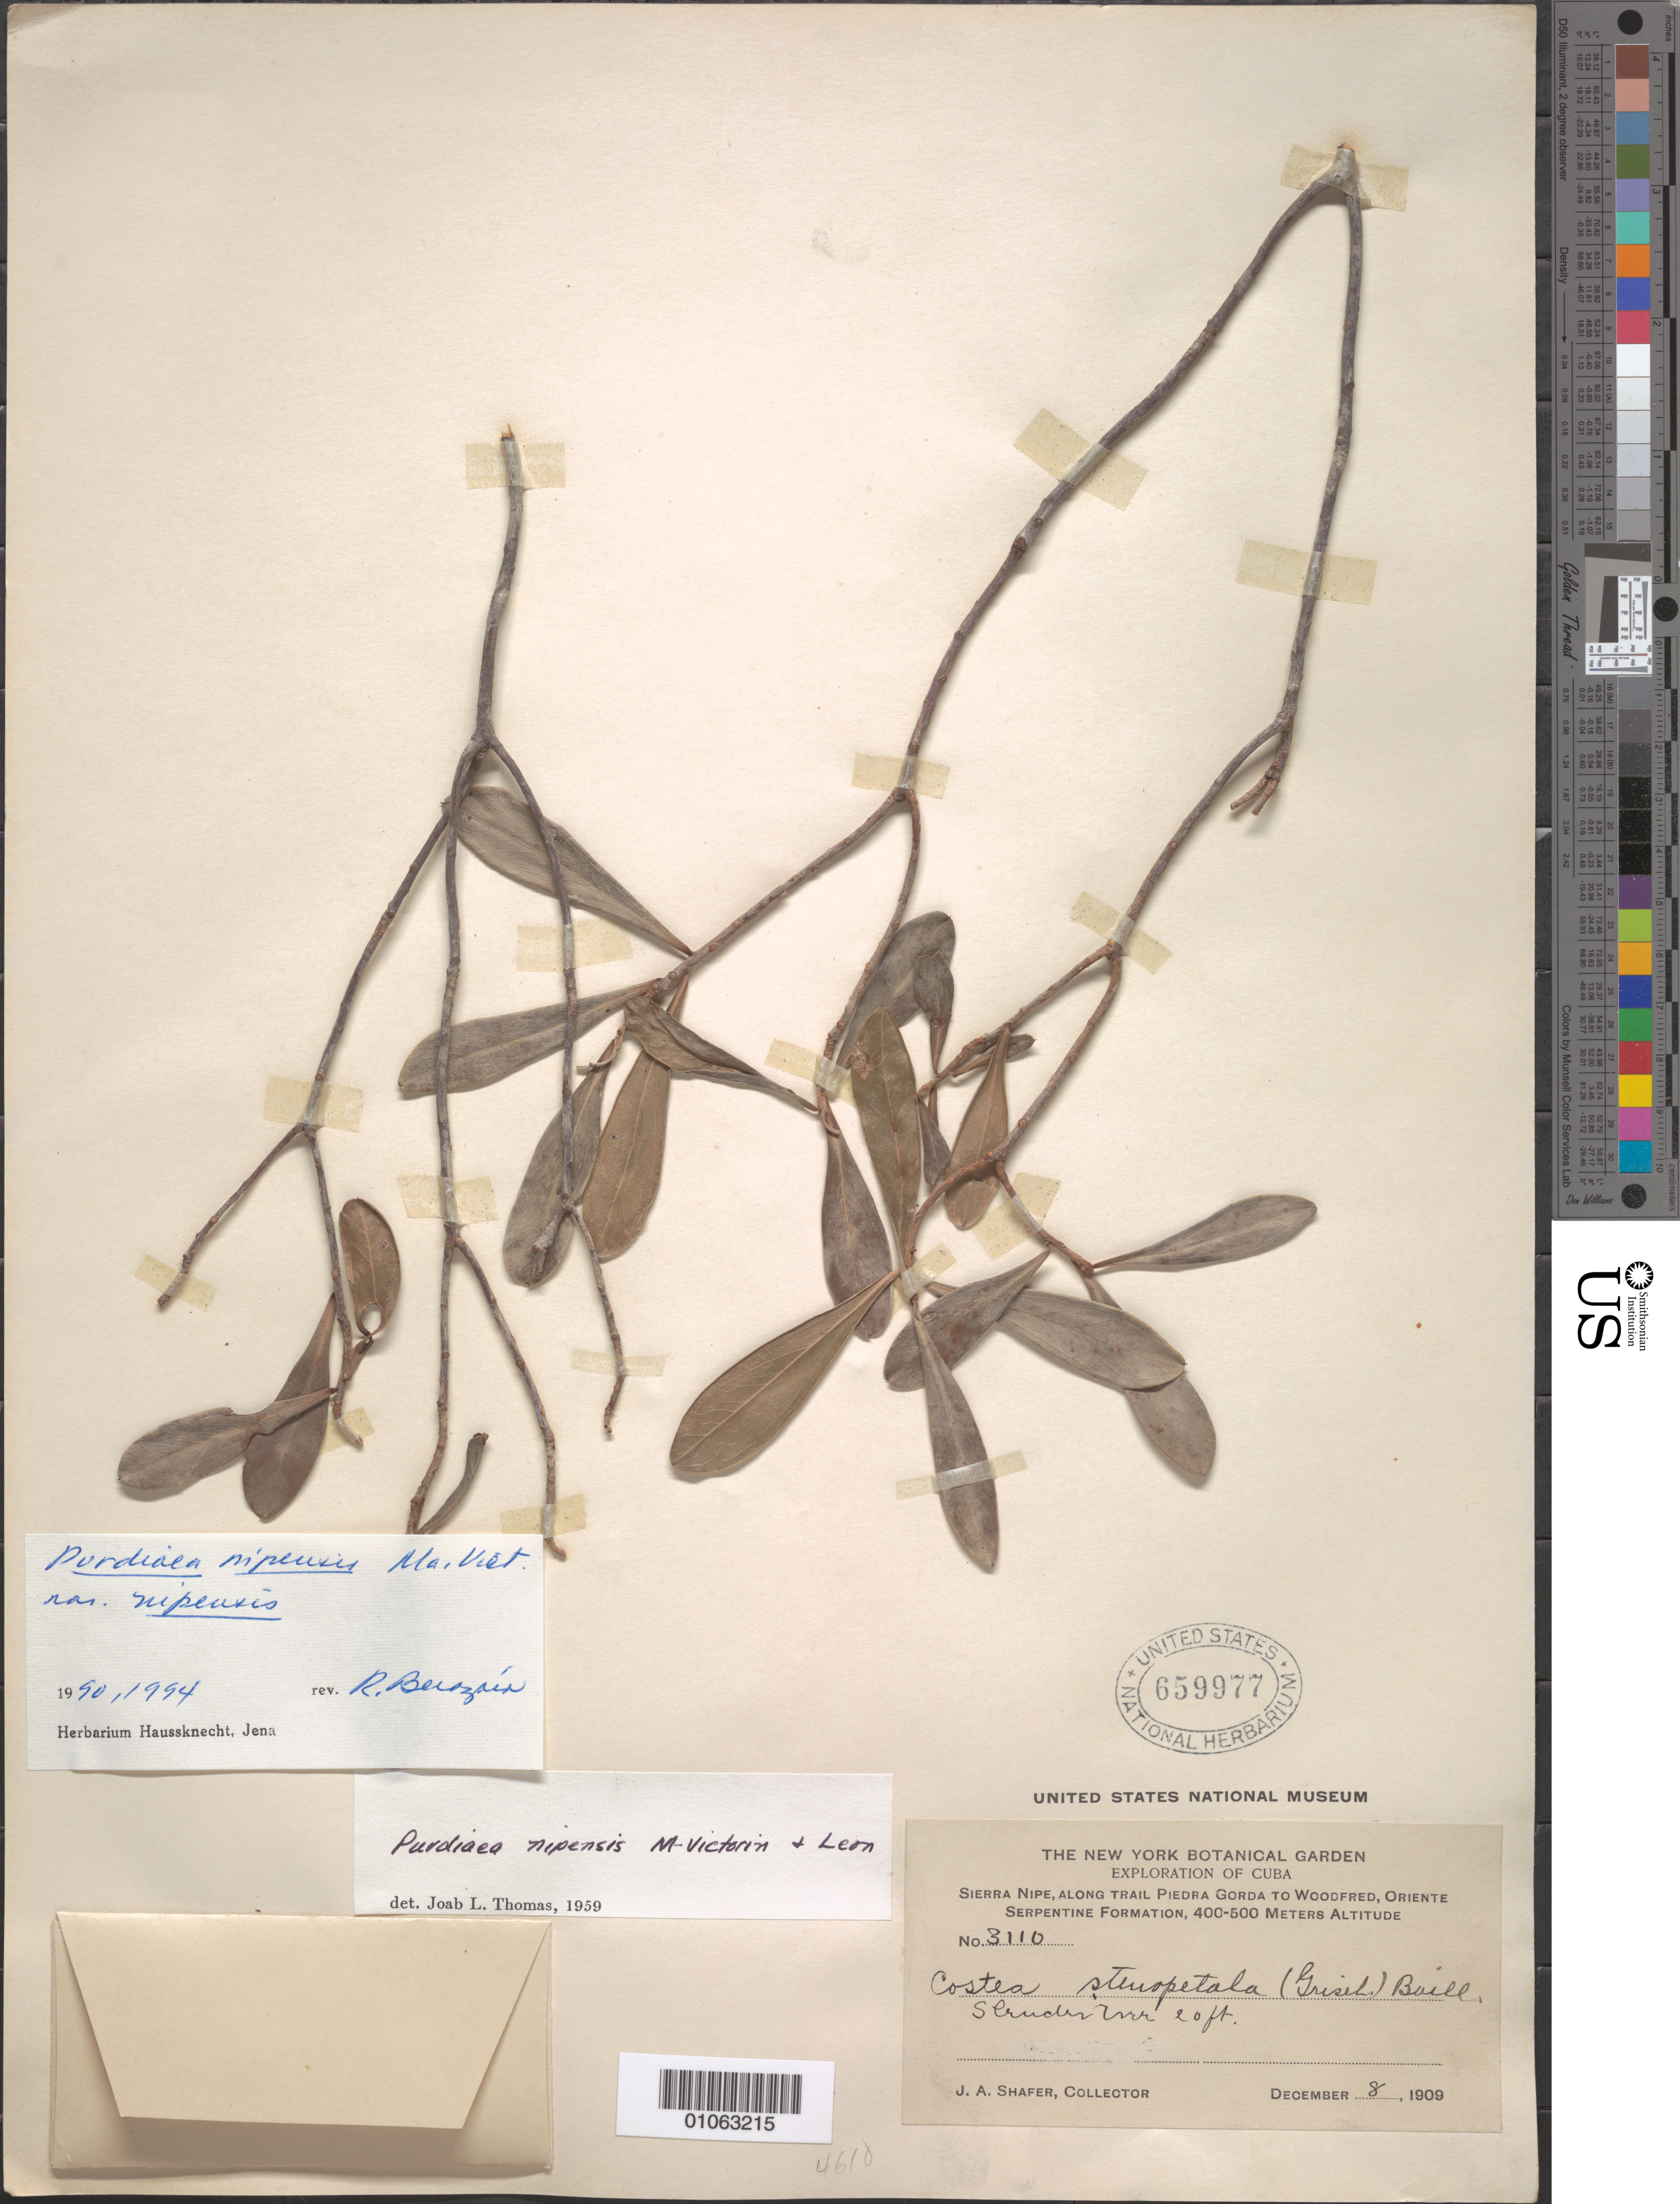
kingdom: Plantae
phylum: Tracheophyta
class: Magnoliopsida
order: Ericales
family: Clethraceae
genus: Purdiaea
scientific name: Purdiaea nipensis var. nipensis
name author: Vict. & León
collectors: J. A. Shafer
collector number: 3110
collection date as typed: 08 Dec 1909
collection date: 1909-12-08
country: Cuba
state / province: Holguín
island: Cuba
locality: Sierra Nipe, along trail Piedra Gorda to Woodfred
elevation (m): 400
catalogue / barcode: US 659977